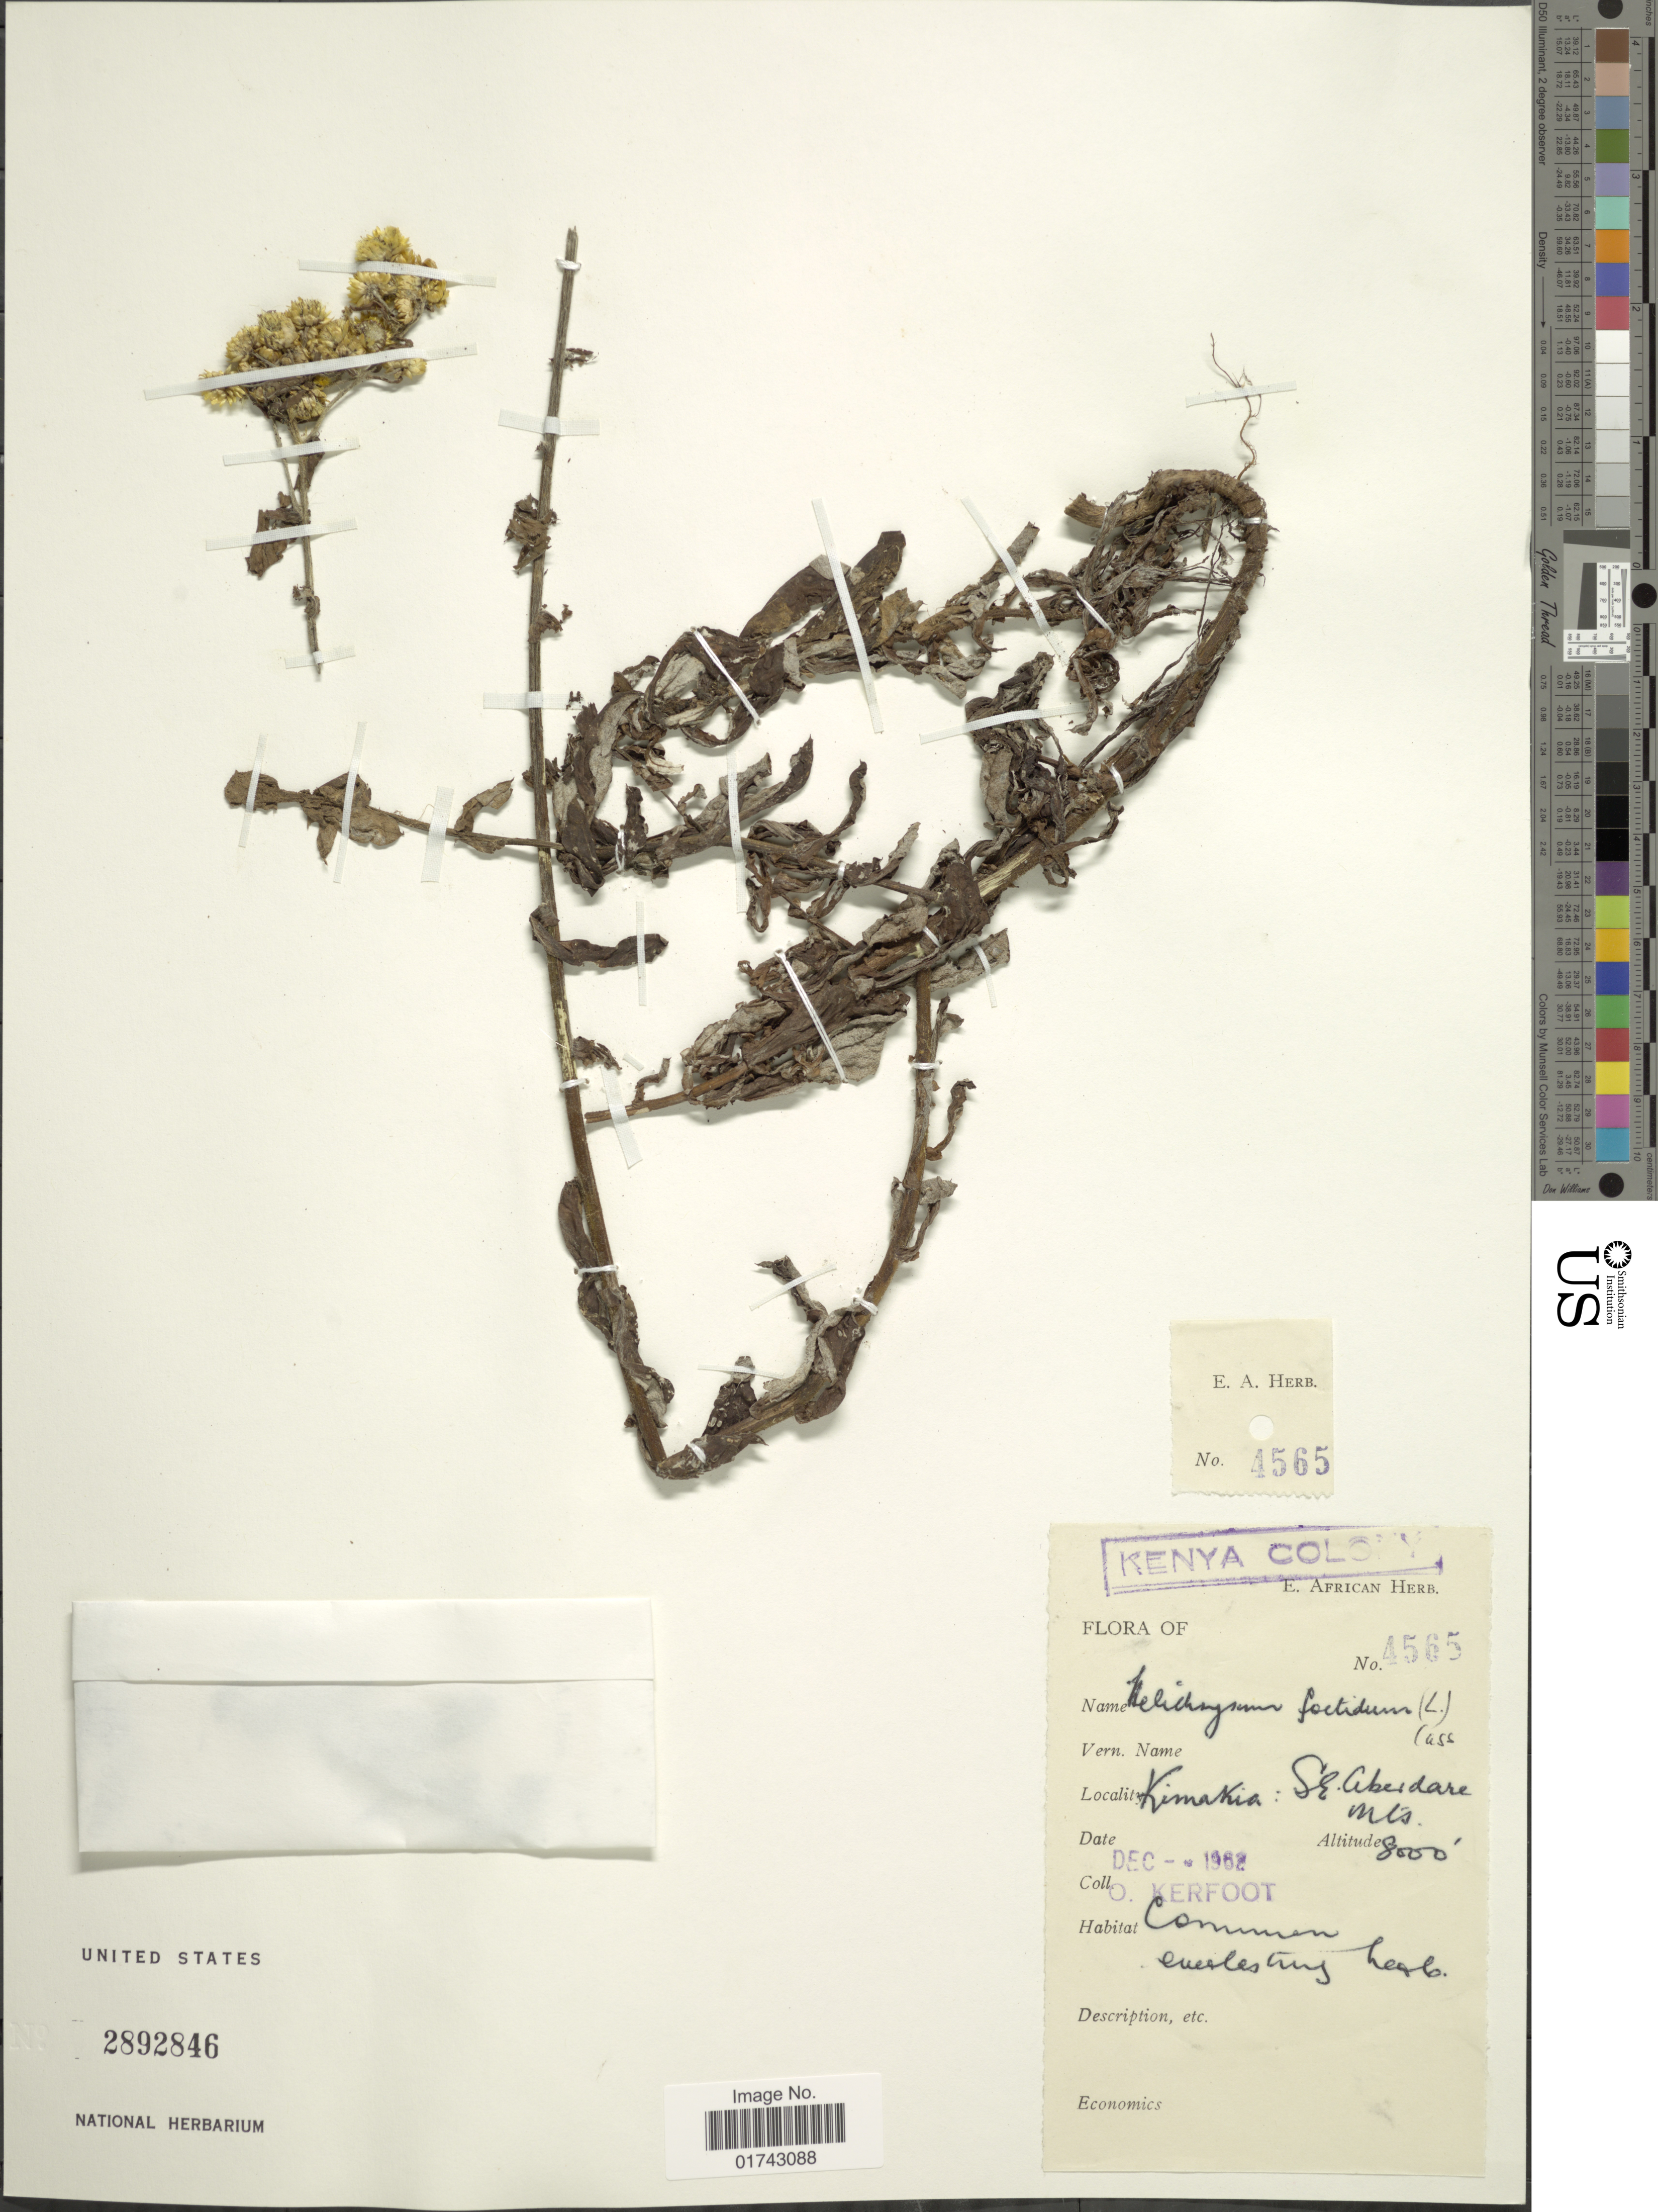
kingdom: Plantae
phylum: Tracheophyta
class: Magnoliopsida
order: Asterales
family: Asteraceae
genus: Helichrysum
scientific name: Helichrysum foetidum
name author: (L.) Moench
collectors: O. Kerfoot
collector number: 4565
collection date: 1962-12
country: Kenya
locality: Kenya Colony, Kimakia: Sr. Ciberdare Mts.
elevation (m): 2438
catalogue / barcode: US 2892846